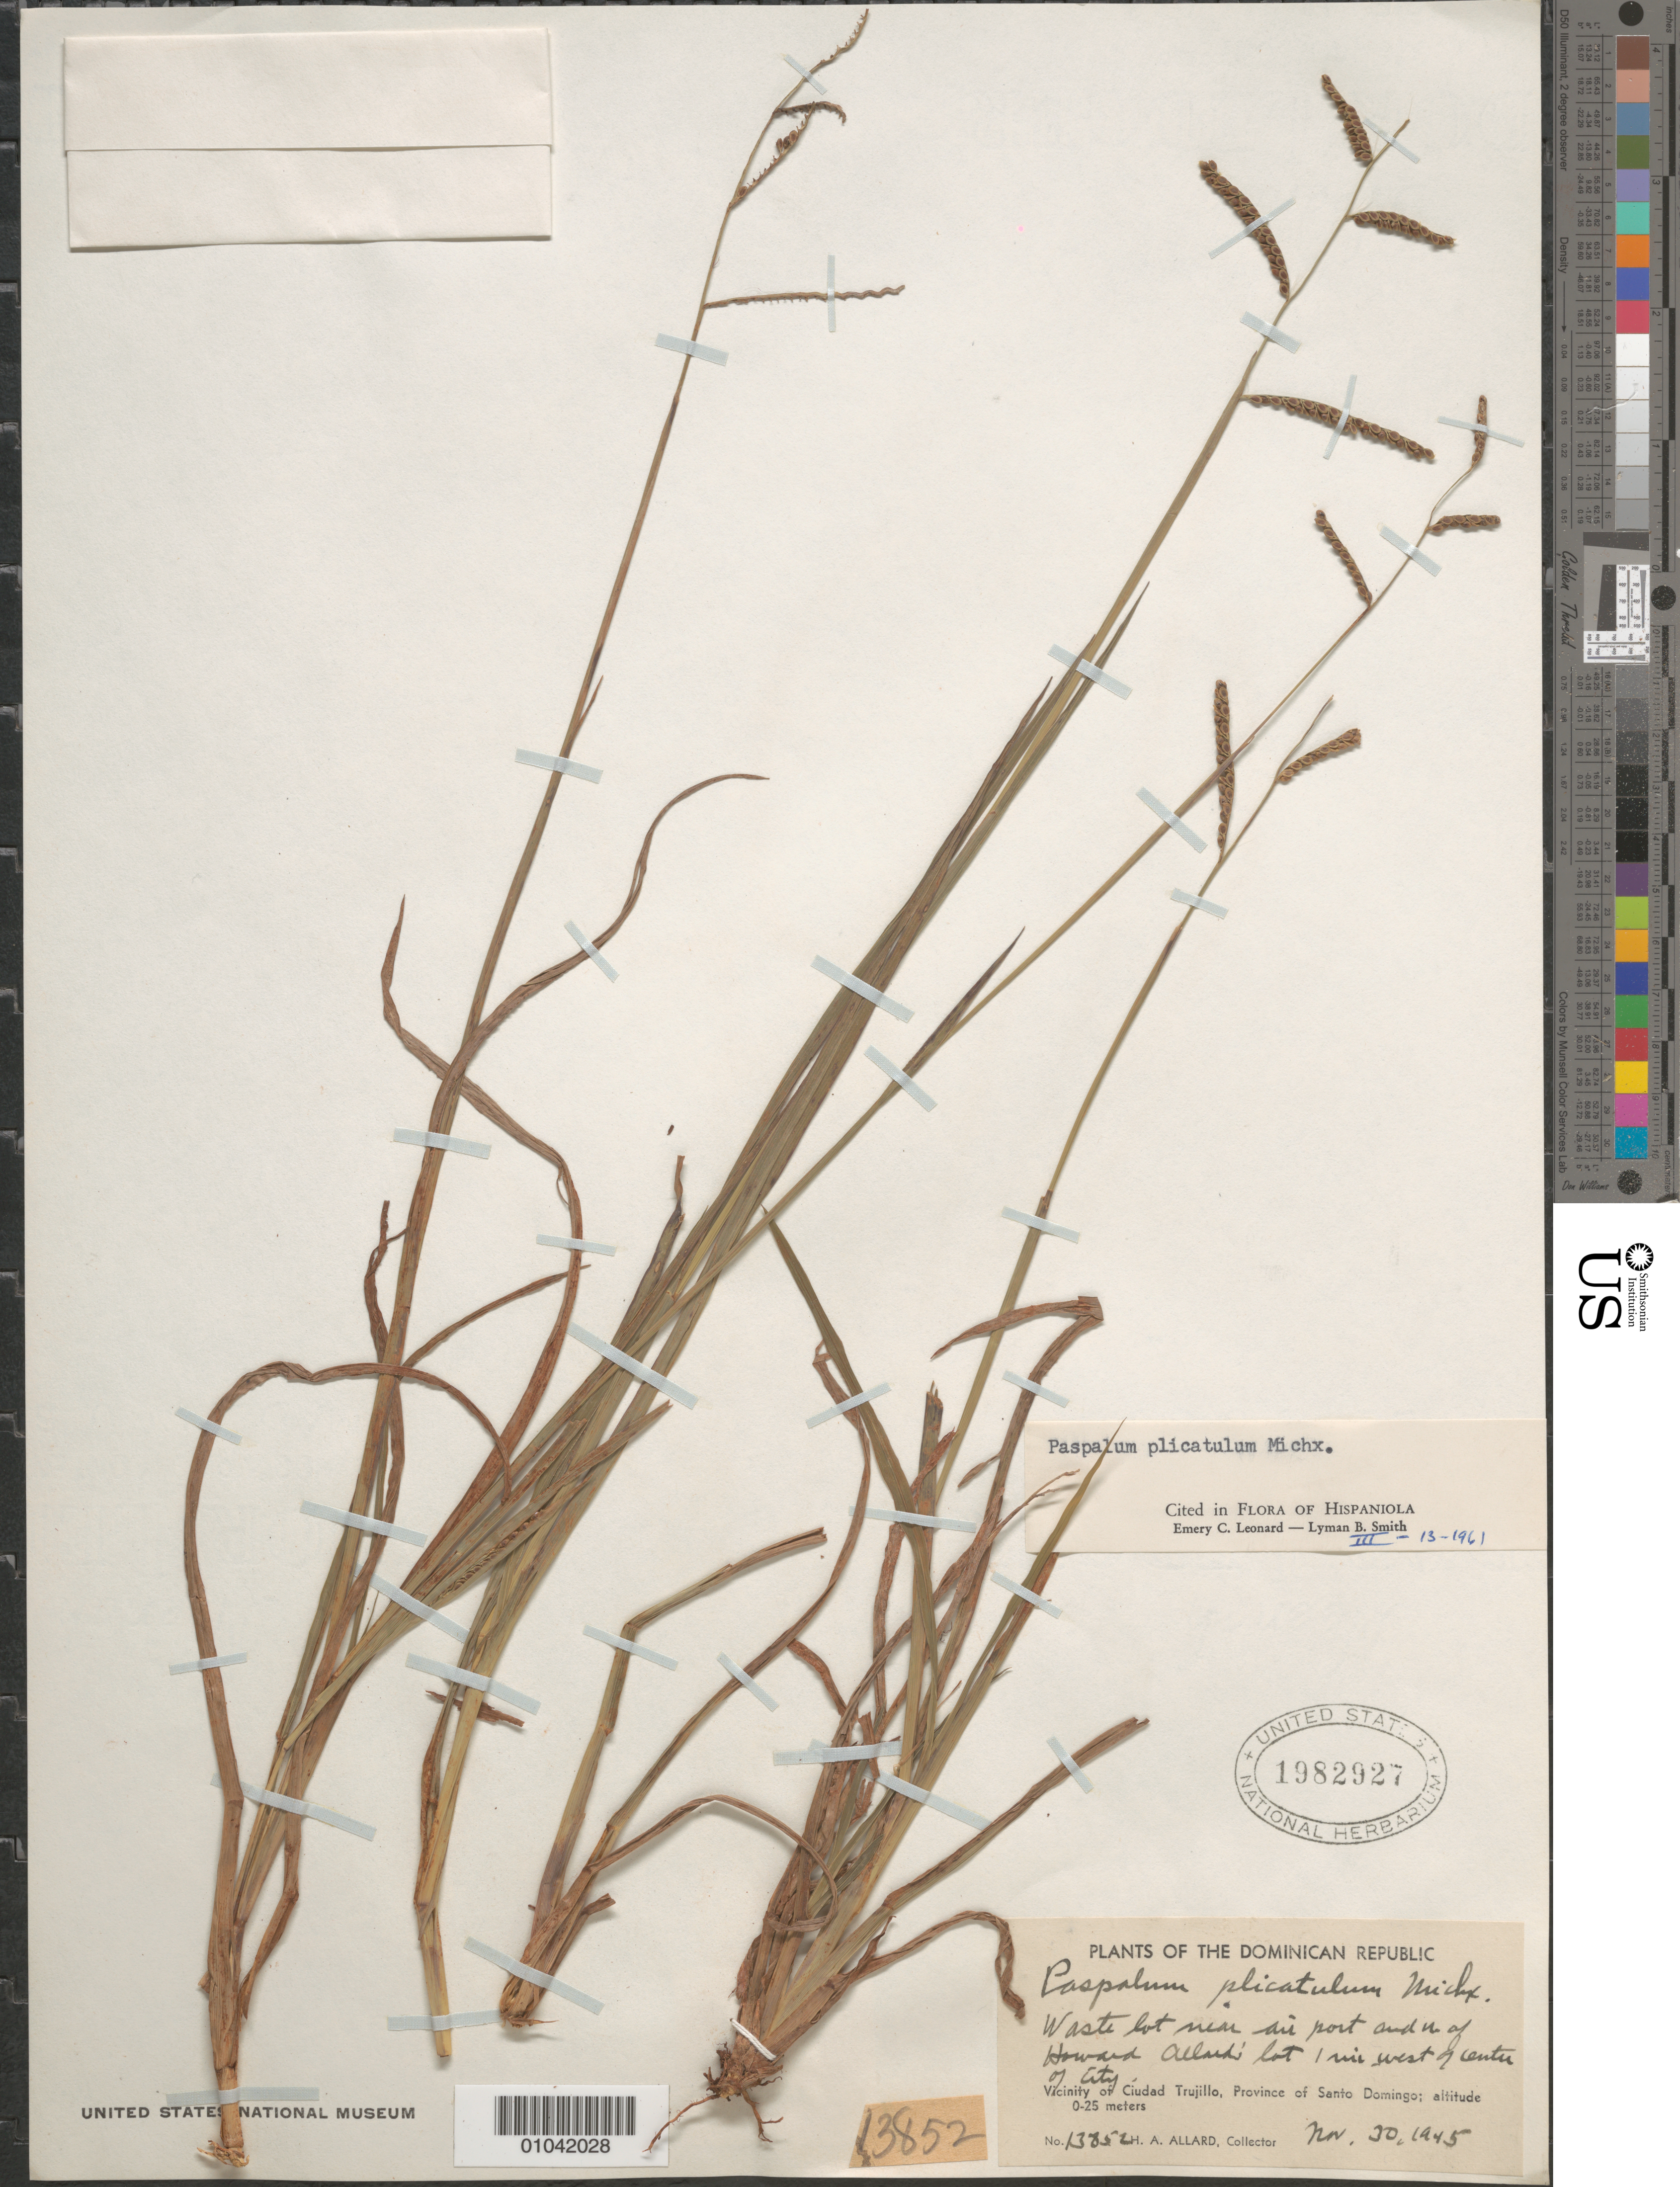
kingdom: Plantae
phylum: Tracheophyta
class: Liliopsida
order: Poales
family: Poaceae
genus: Paspalum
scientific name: Paspalum plicatulum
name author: Michx.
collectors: H. A. Allard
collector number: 13852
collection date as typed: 30 Nov 1945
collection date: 1945-11-30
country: Dominican Republic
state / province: La Vega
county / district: Santo Domingo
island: Hispaniola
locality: Vicinity of Ciudad Trujillo, near airport and N of Howard Allard's lot 1 mile W of center of city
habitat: waste lot near airport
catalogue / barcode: US 1982927